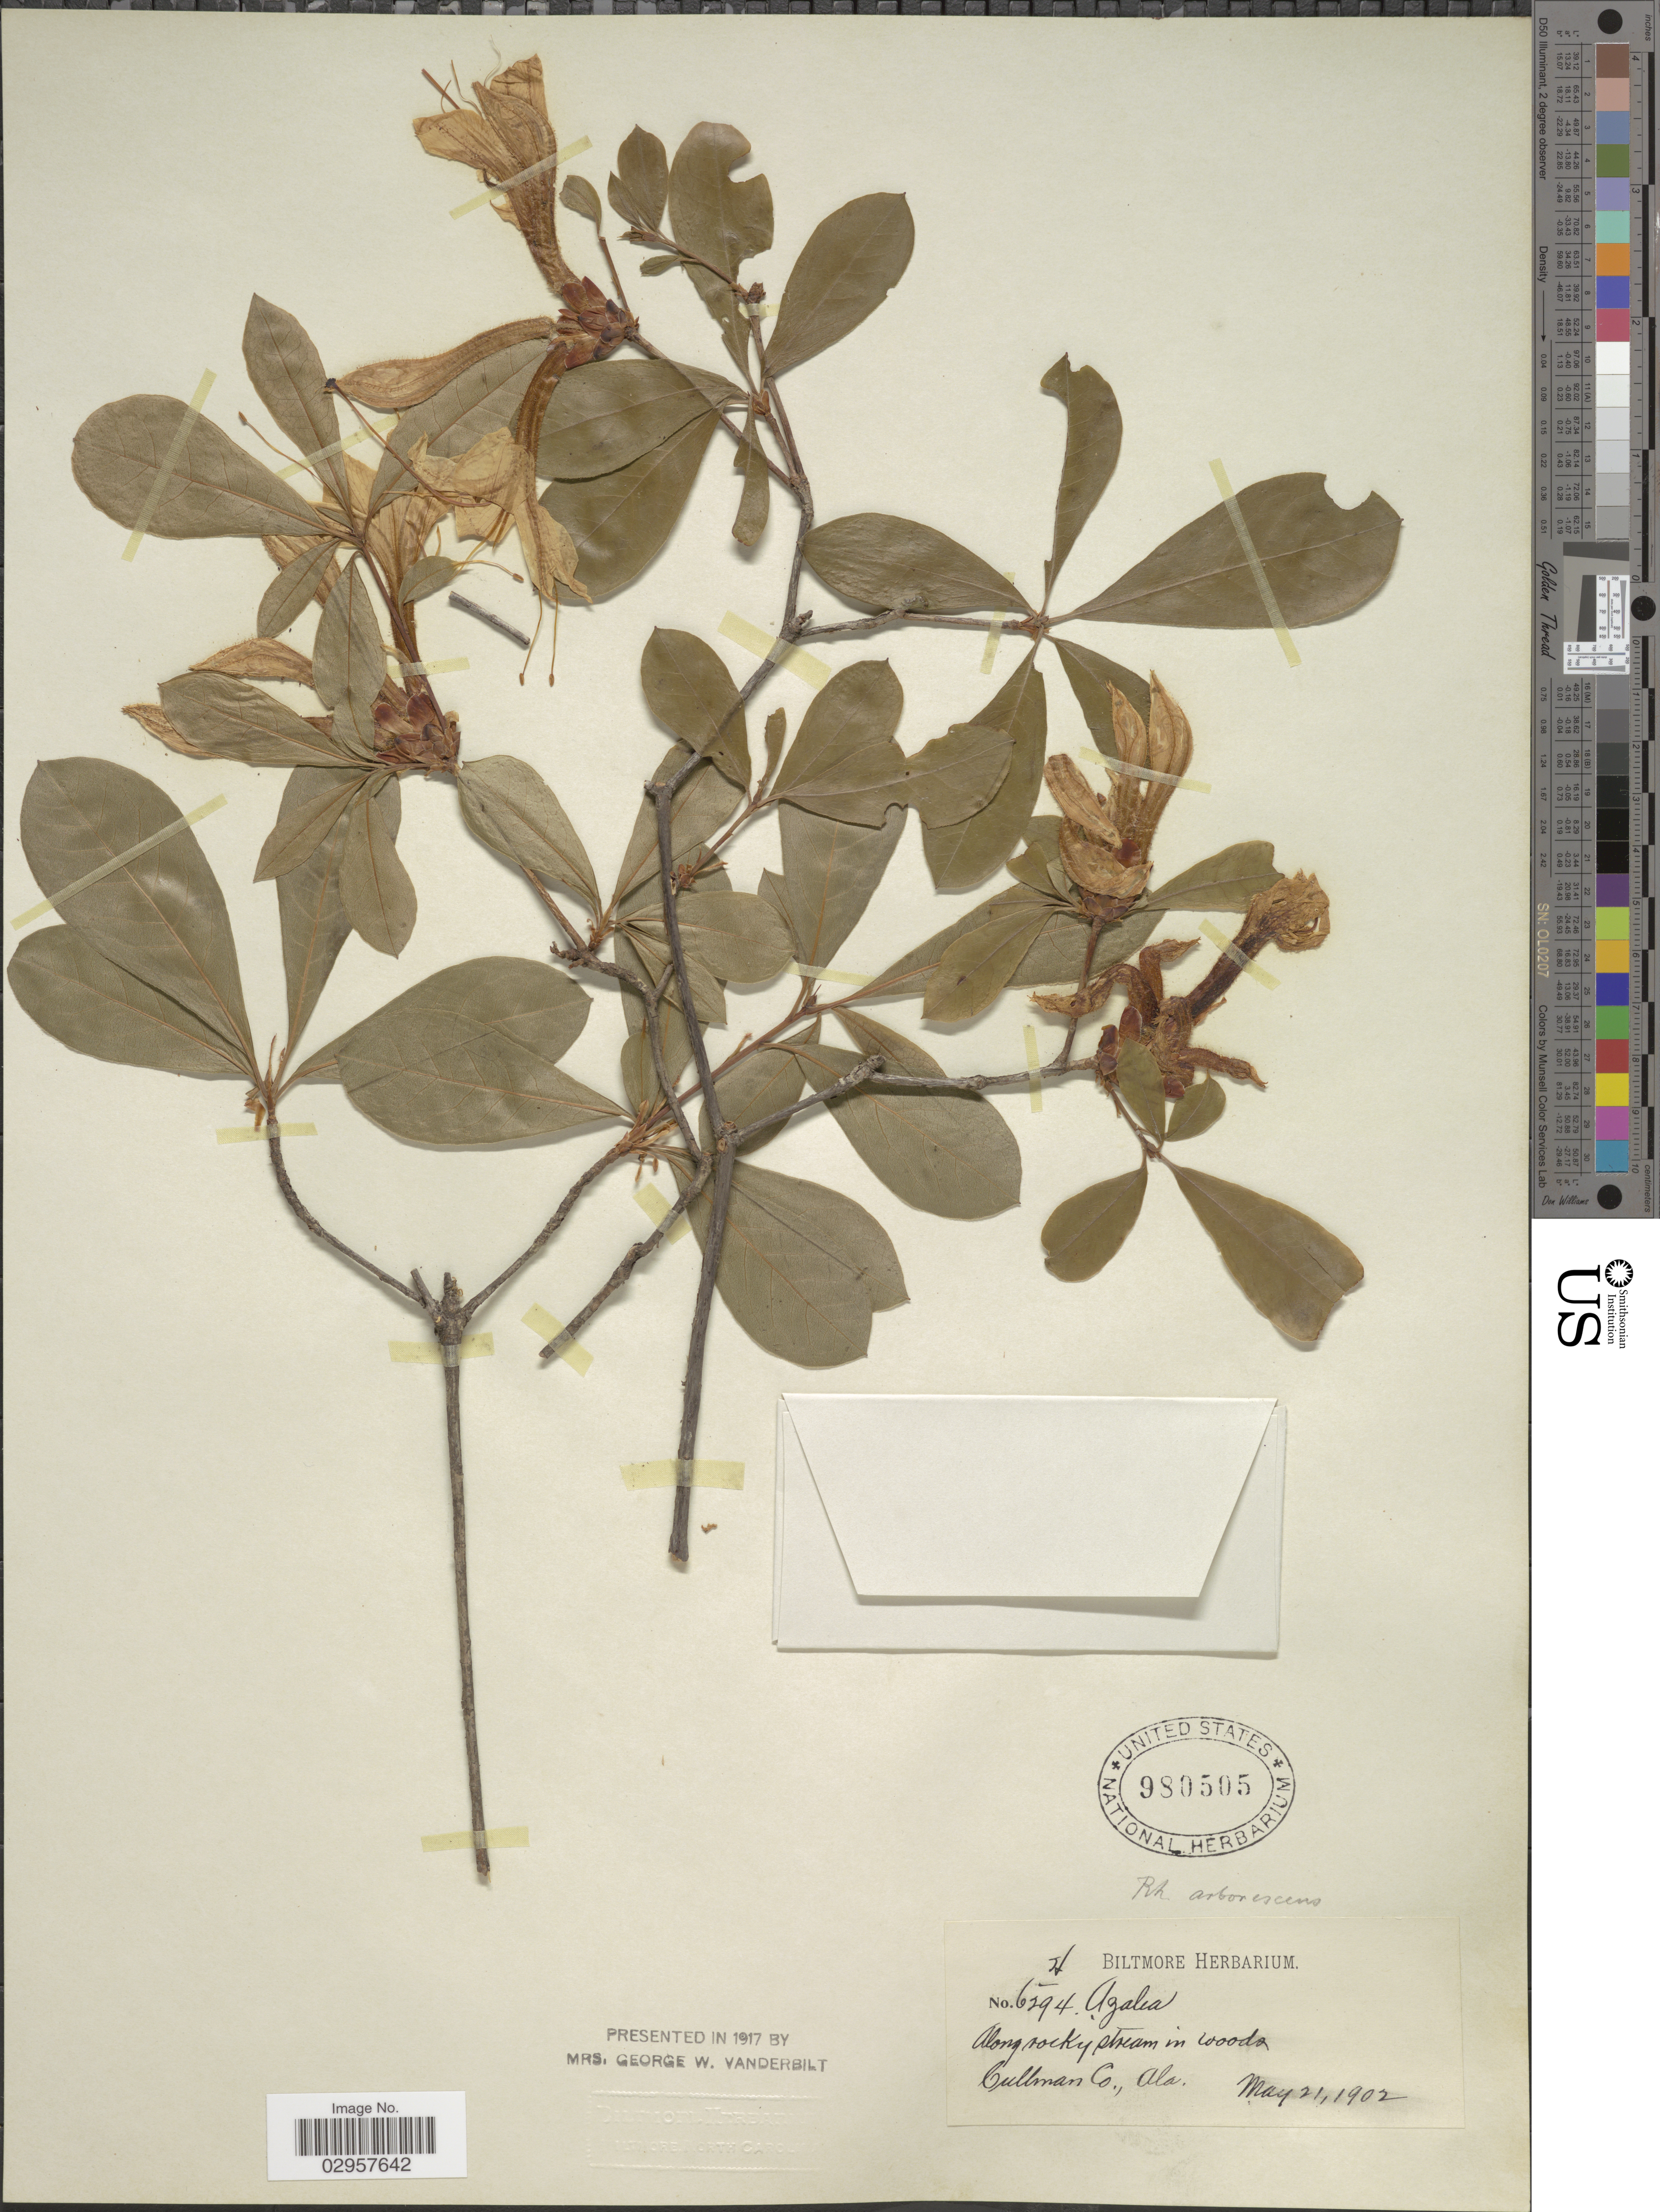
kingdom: Plantae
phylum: Tracheophyta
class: Magnoliopsida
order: Ericales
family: Ericaceae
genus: Rhododendron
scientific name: Rhododendron arborescens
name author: (Pursh) Torr.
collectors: ex herb. Biltmore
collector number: H/6294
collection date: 1902-05-21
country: United States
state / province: Alabama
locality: Along rocky stream in woods, Cullman Co.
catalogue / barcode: US 980505